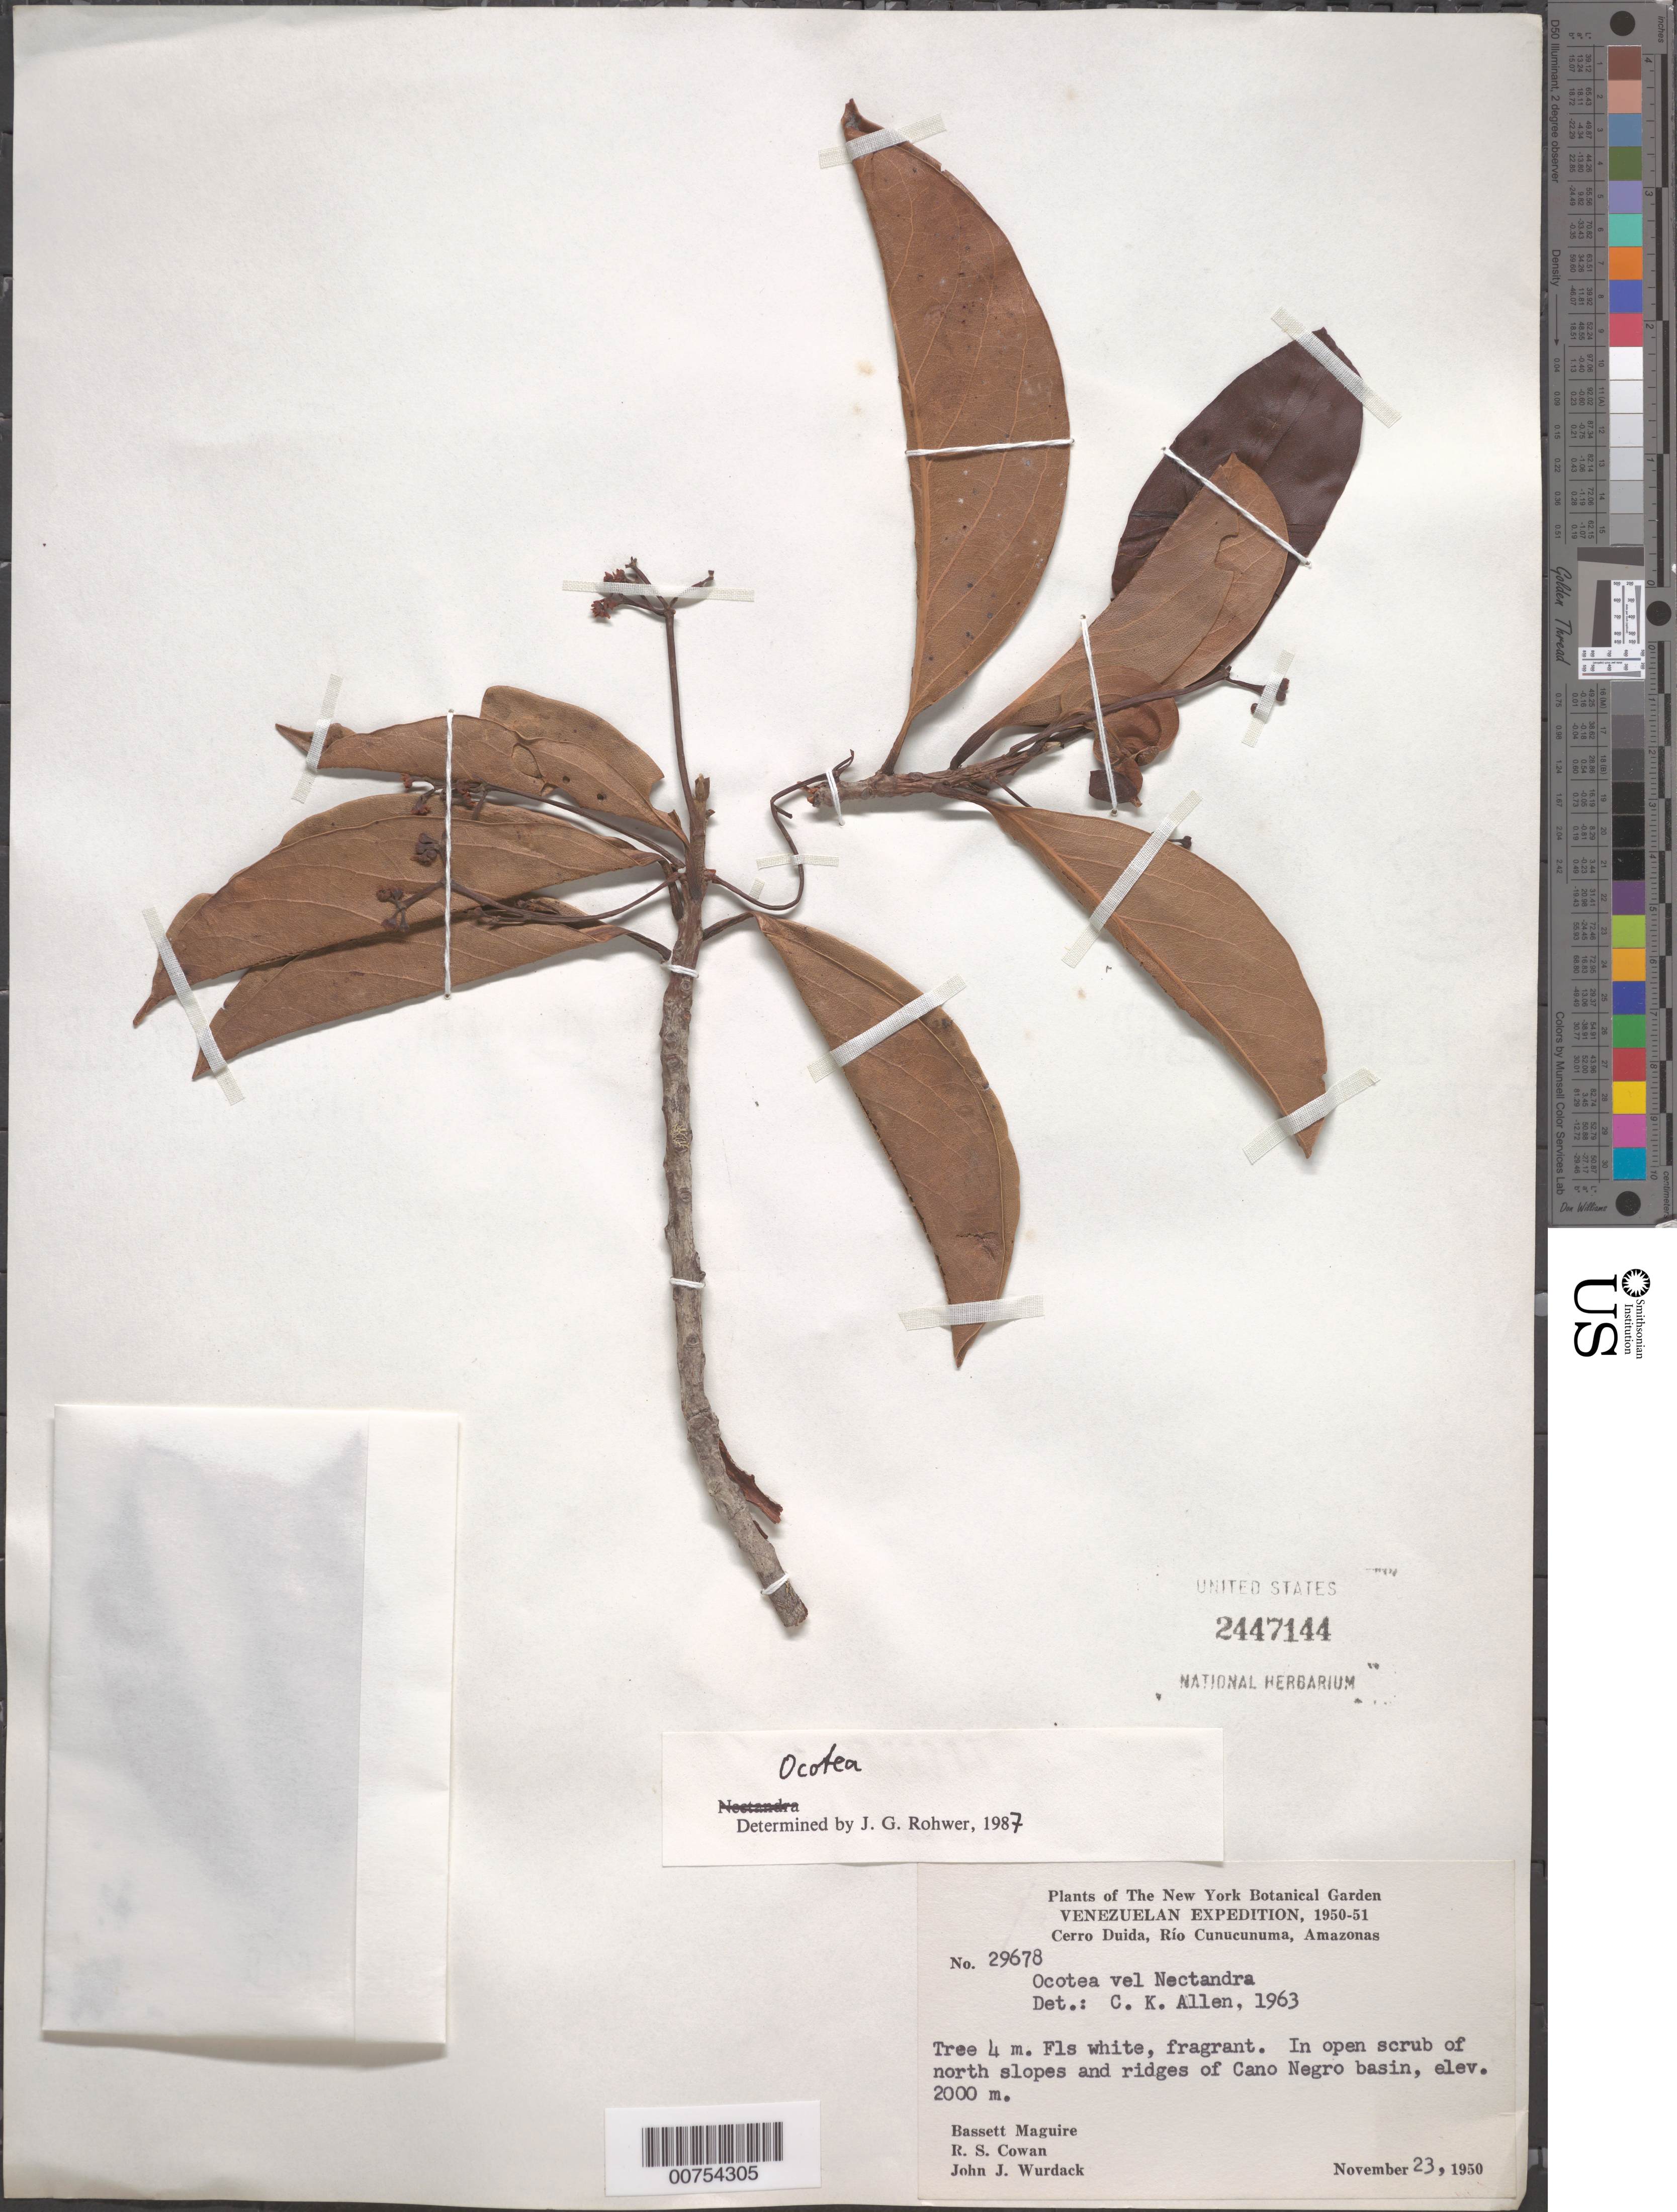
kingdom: Plantae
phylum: Tracheophyta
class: Magnoliopsida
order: Laurales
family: Lauraceae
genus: Ocotea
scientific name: Ocotea sp.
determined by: Rohwer, J. G.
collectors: B. Maguire, R. S. Cowan & J. J. Wurdack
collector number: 29678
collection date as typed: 23-Nov-50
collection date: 1950-11-23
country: Venezuela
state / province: Amazonas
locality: Cerro Duida, Río Cunucunuma, Caño Negro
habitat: Open scrub of N slopes and ridges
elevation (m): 2000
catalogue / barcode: US 2447144